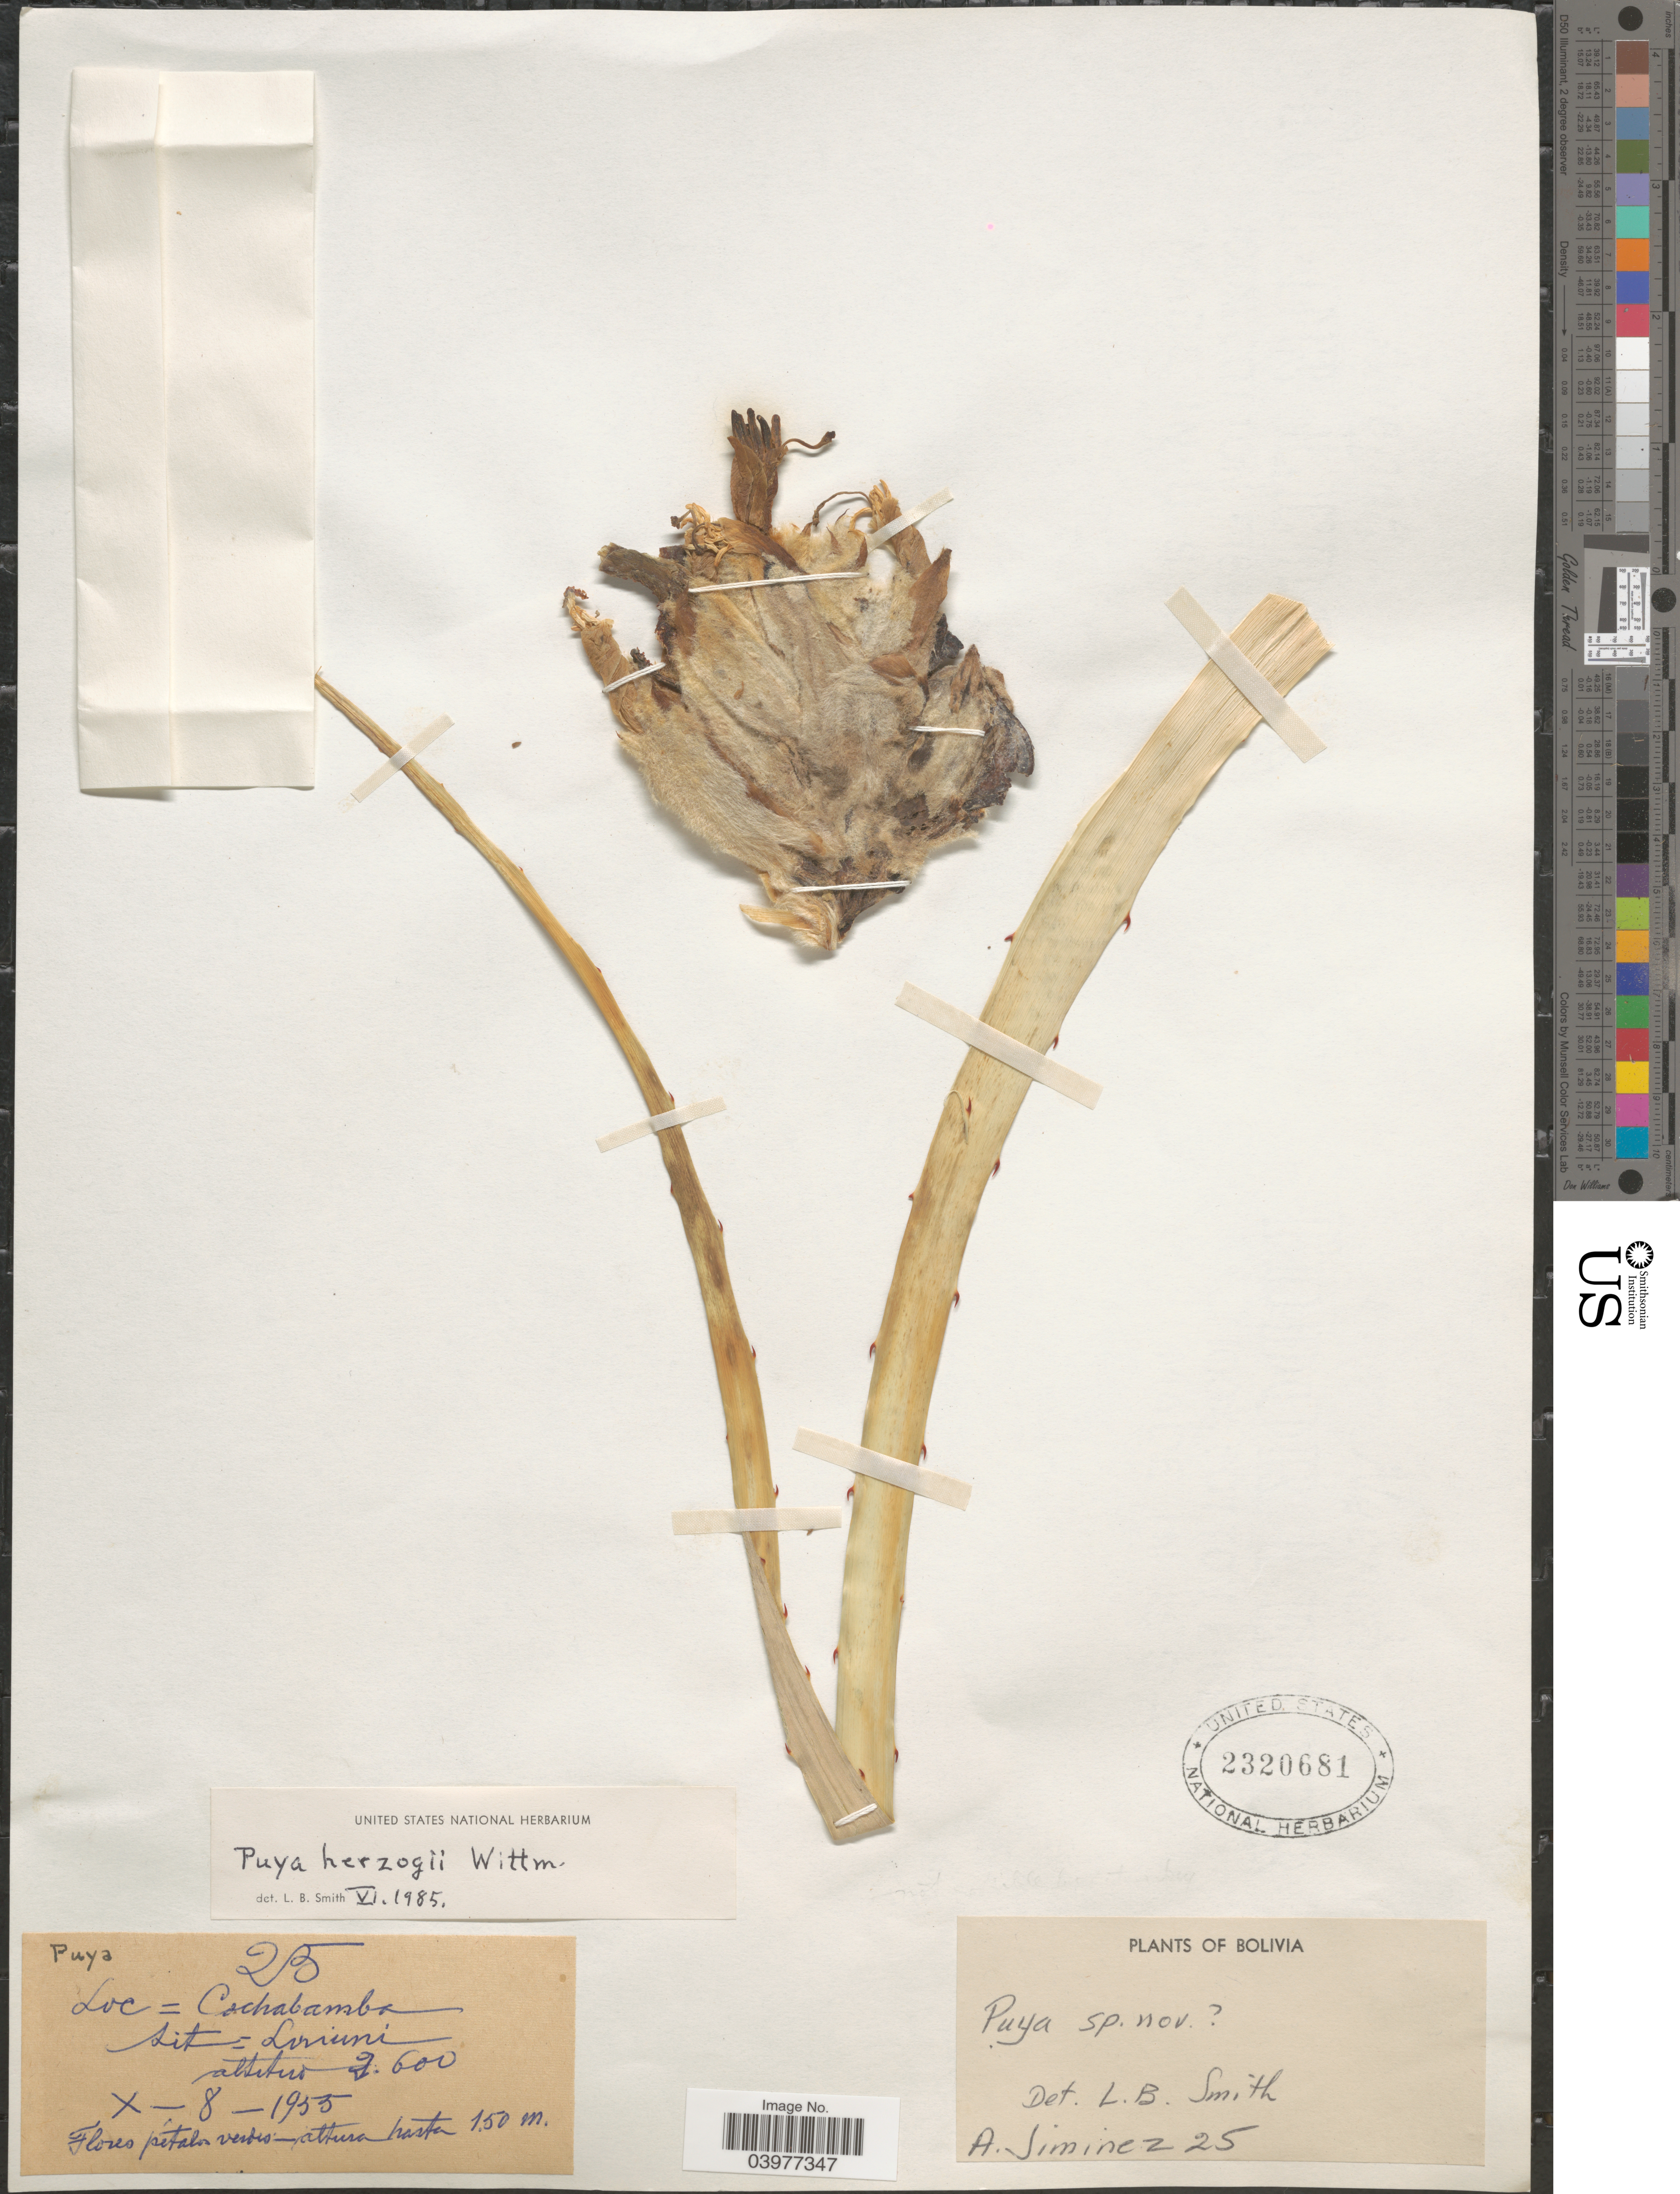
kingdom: Plantae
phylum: Tracheophyta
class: Liliopsida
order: Poales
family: Bromeliaceae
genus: Puya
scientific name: Puya herzogii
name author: Wittm.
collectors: A. Jiminez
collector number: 25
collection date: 1955-10-08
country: Bolivia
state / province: Cochabamba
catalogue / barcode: US 2320681